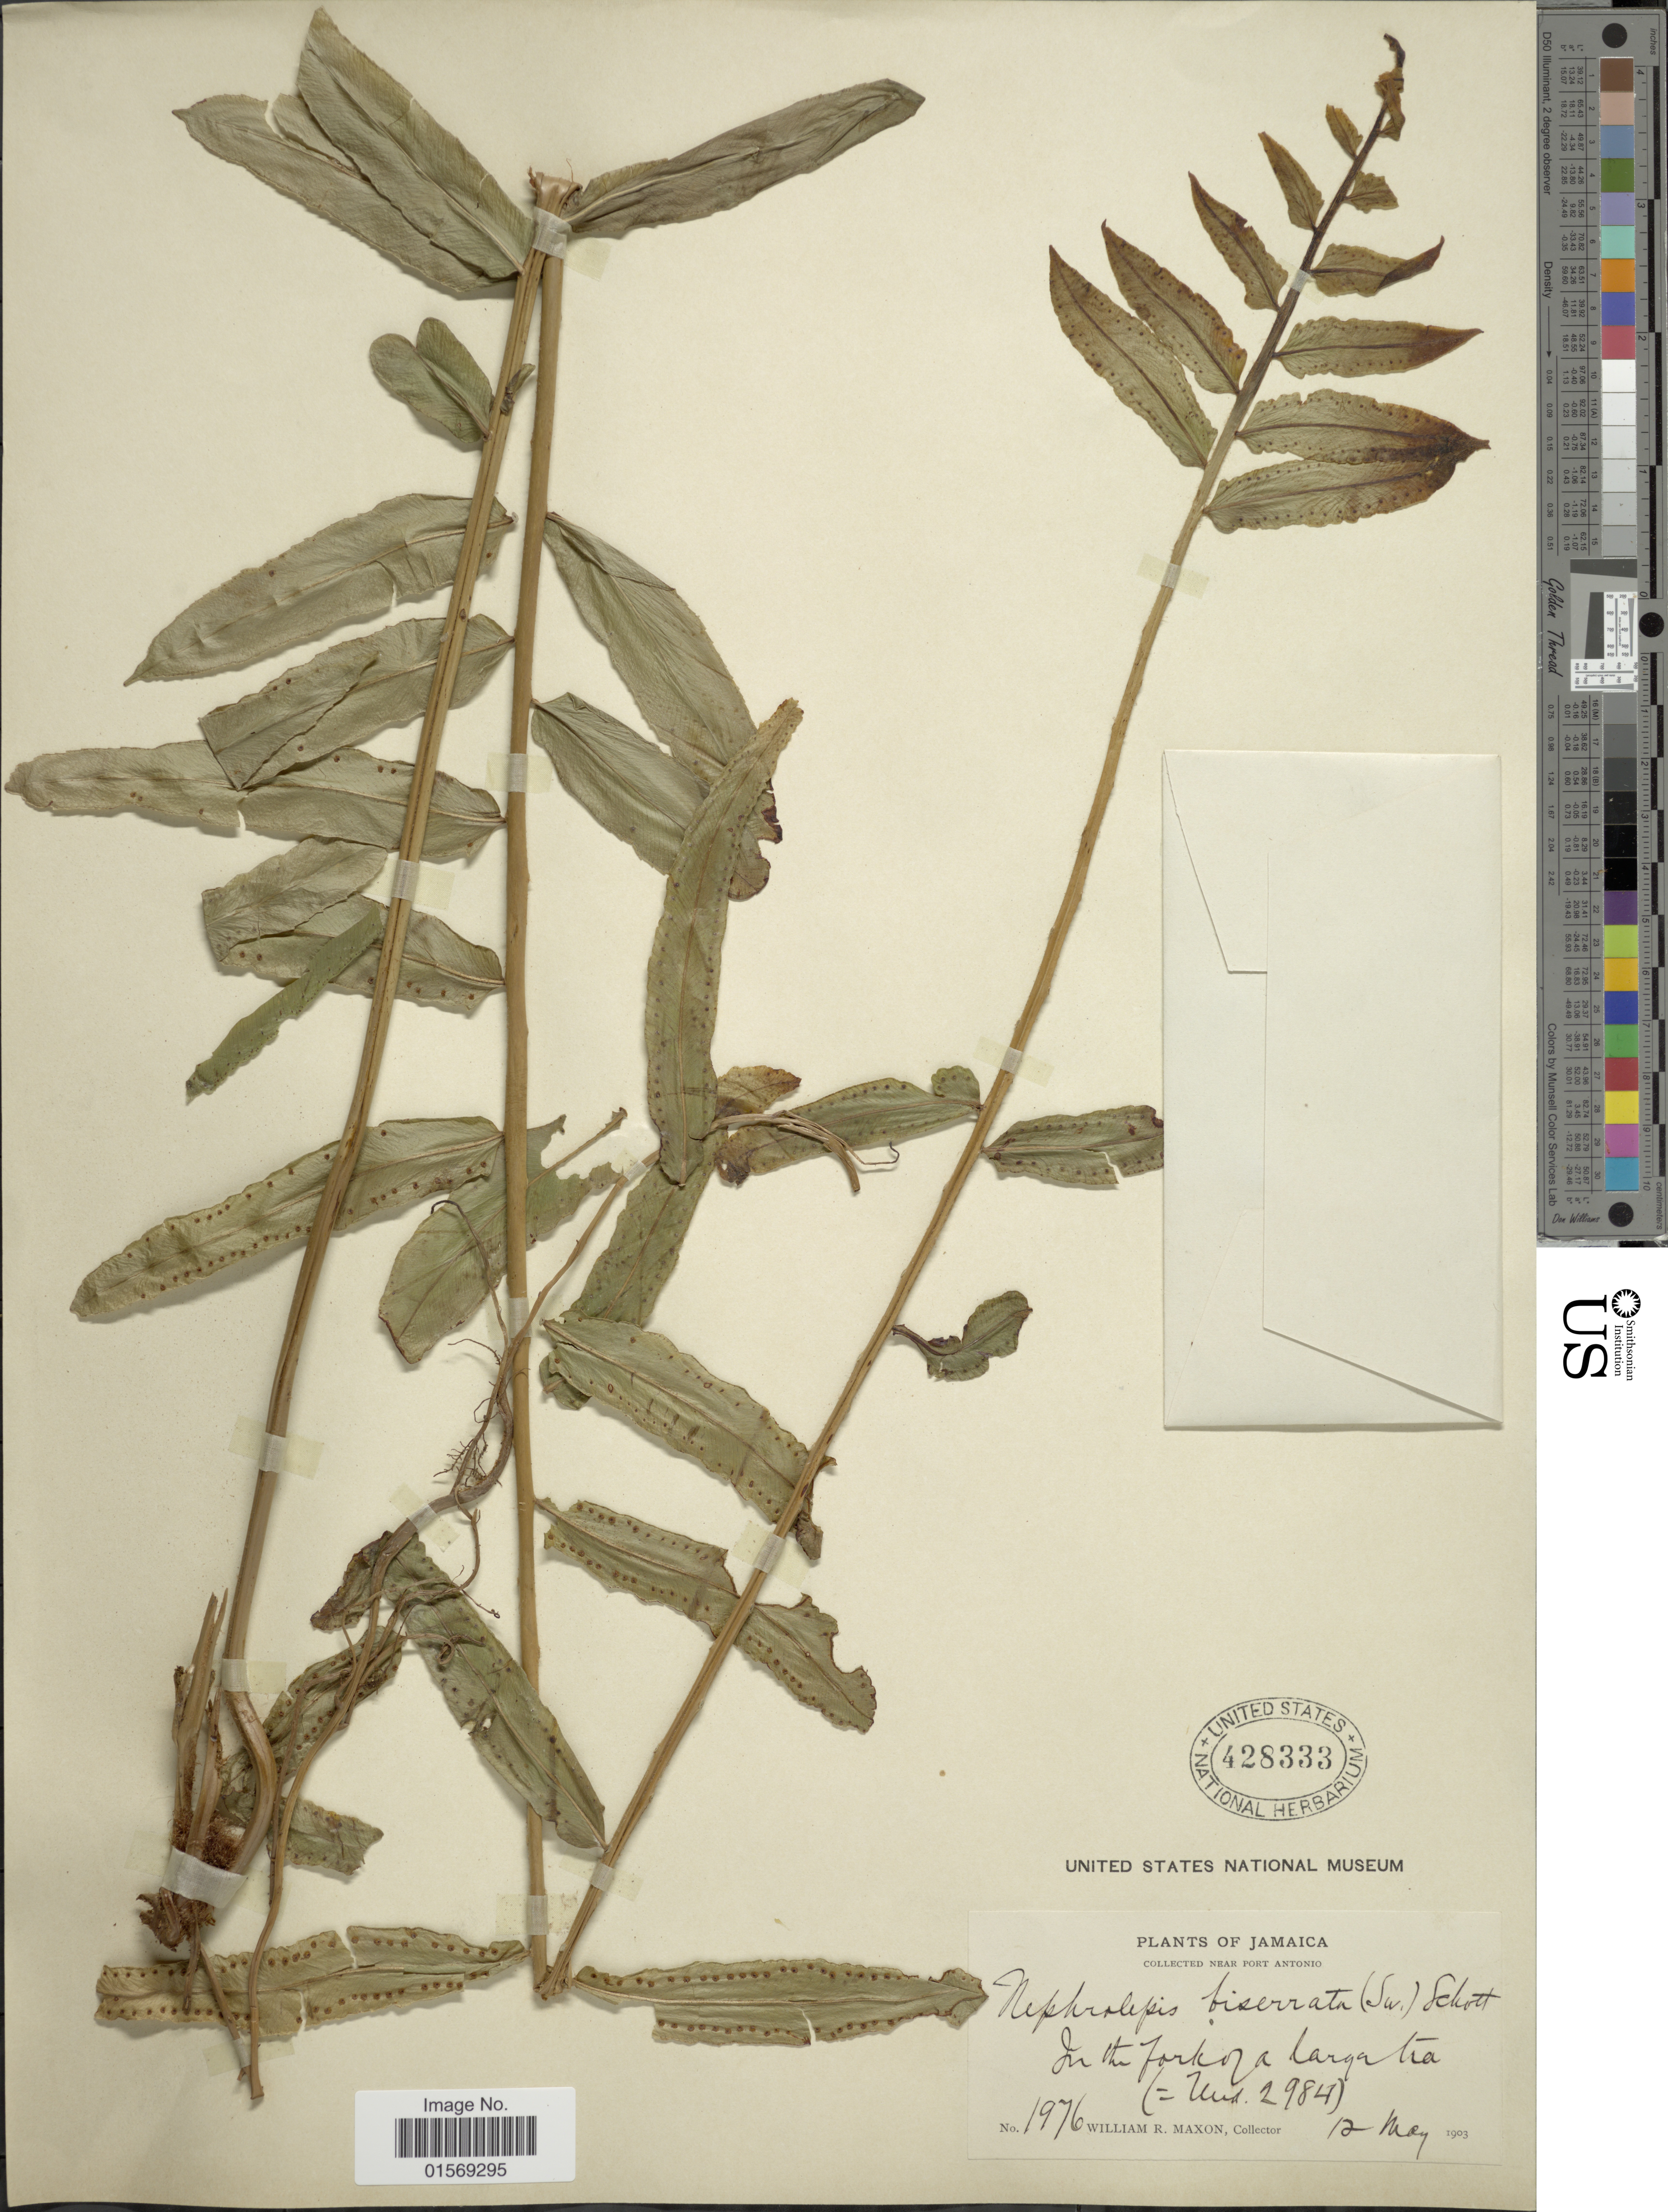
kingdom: Plantae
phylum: Tracheophyta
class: Polypodiopsida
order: Polypodiales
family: Nephrolepidaceae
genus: Nephrolepis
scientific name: Nephrolepis biserrata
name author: (Sw.) Schott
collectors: W. R. Maxon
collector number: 1976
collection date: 1903-05-12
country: Jamaica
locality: Jamaica, Near Port Antonio. In the fork of a large tree.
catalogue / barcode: US 428333